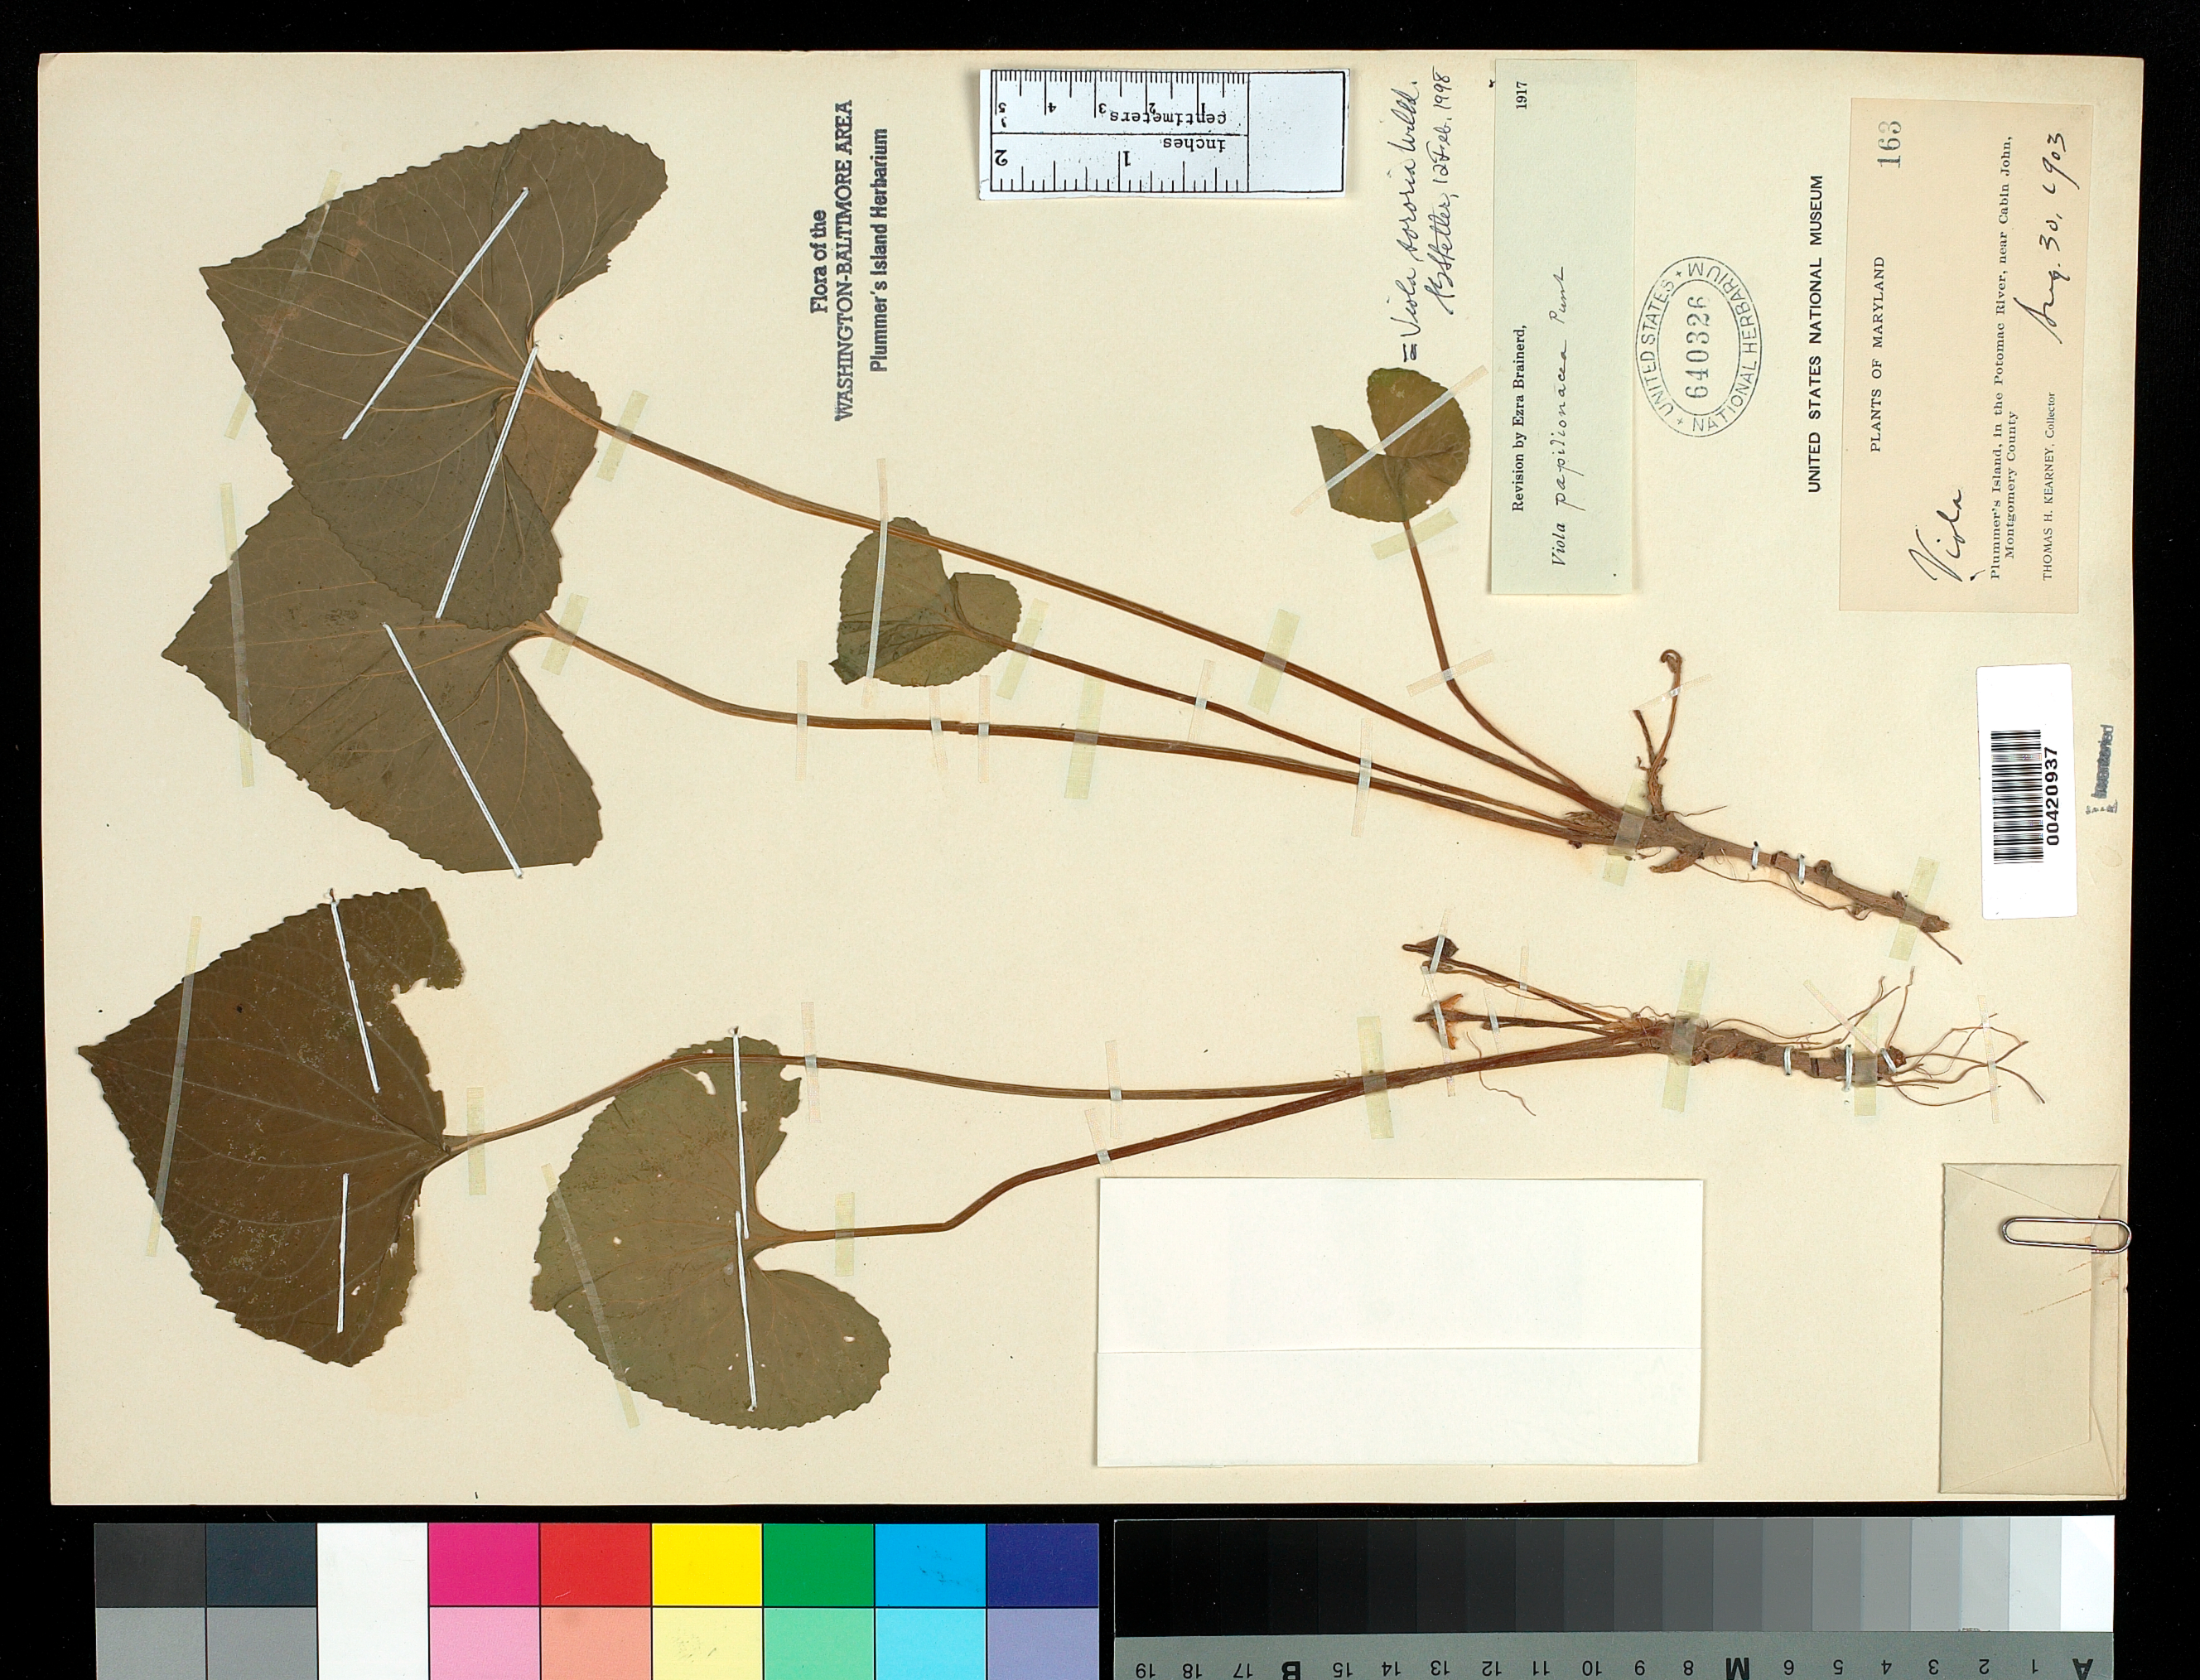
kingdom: Plantae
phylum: Tracheophyta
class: Magnoliopsida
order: Malpighiales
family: Violaceae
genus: Viola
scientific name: Viola sororia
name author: Willd.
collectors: T. H. Kearney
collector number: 163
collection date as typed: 30 Apr 1903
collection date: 1903-04-30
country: United States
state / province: Maryland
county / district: Montgomery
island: Plummers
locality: Plummer's Island Plummers Island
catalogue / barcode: US 640326